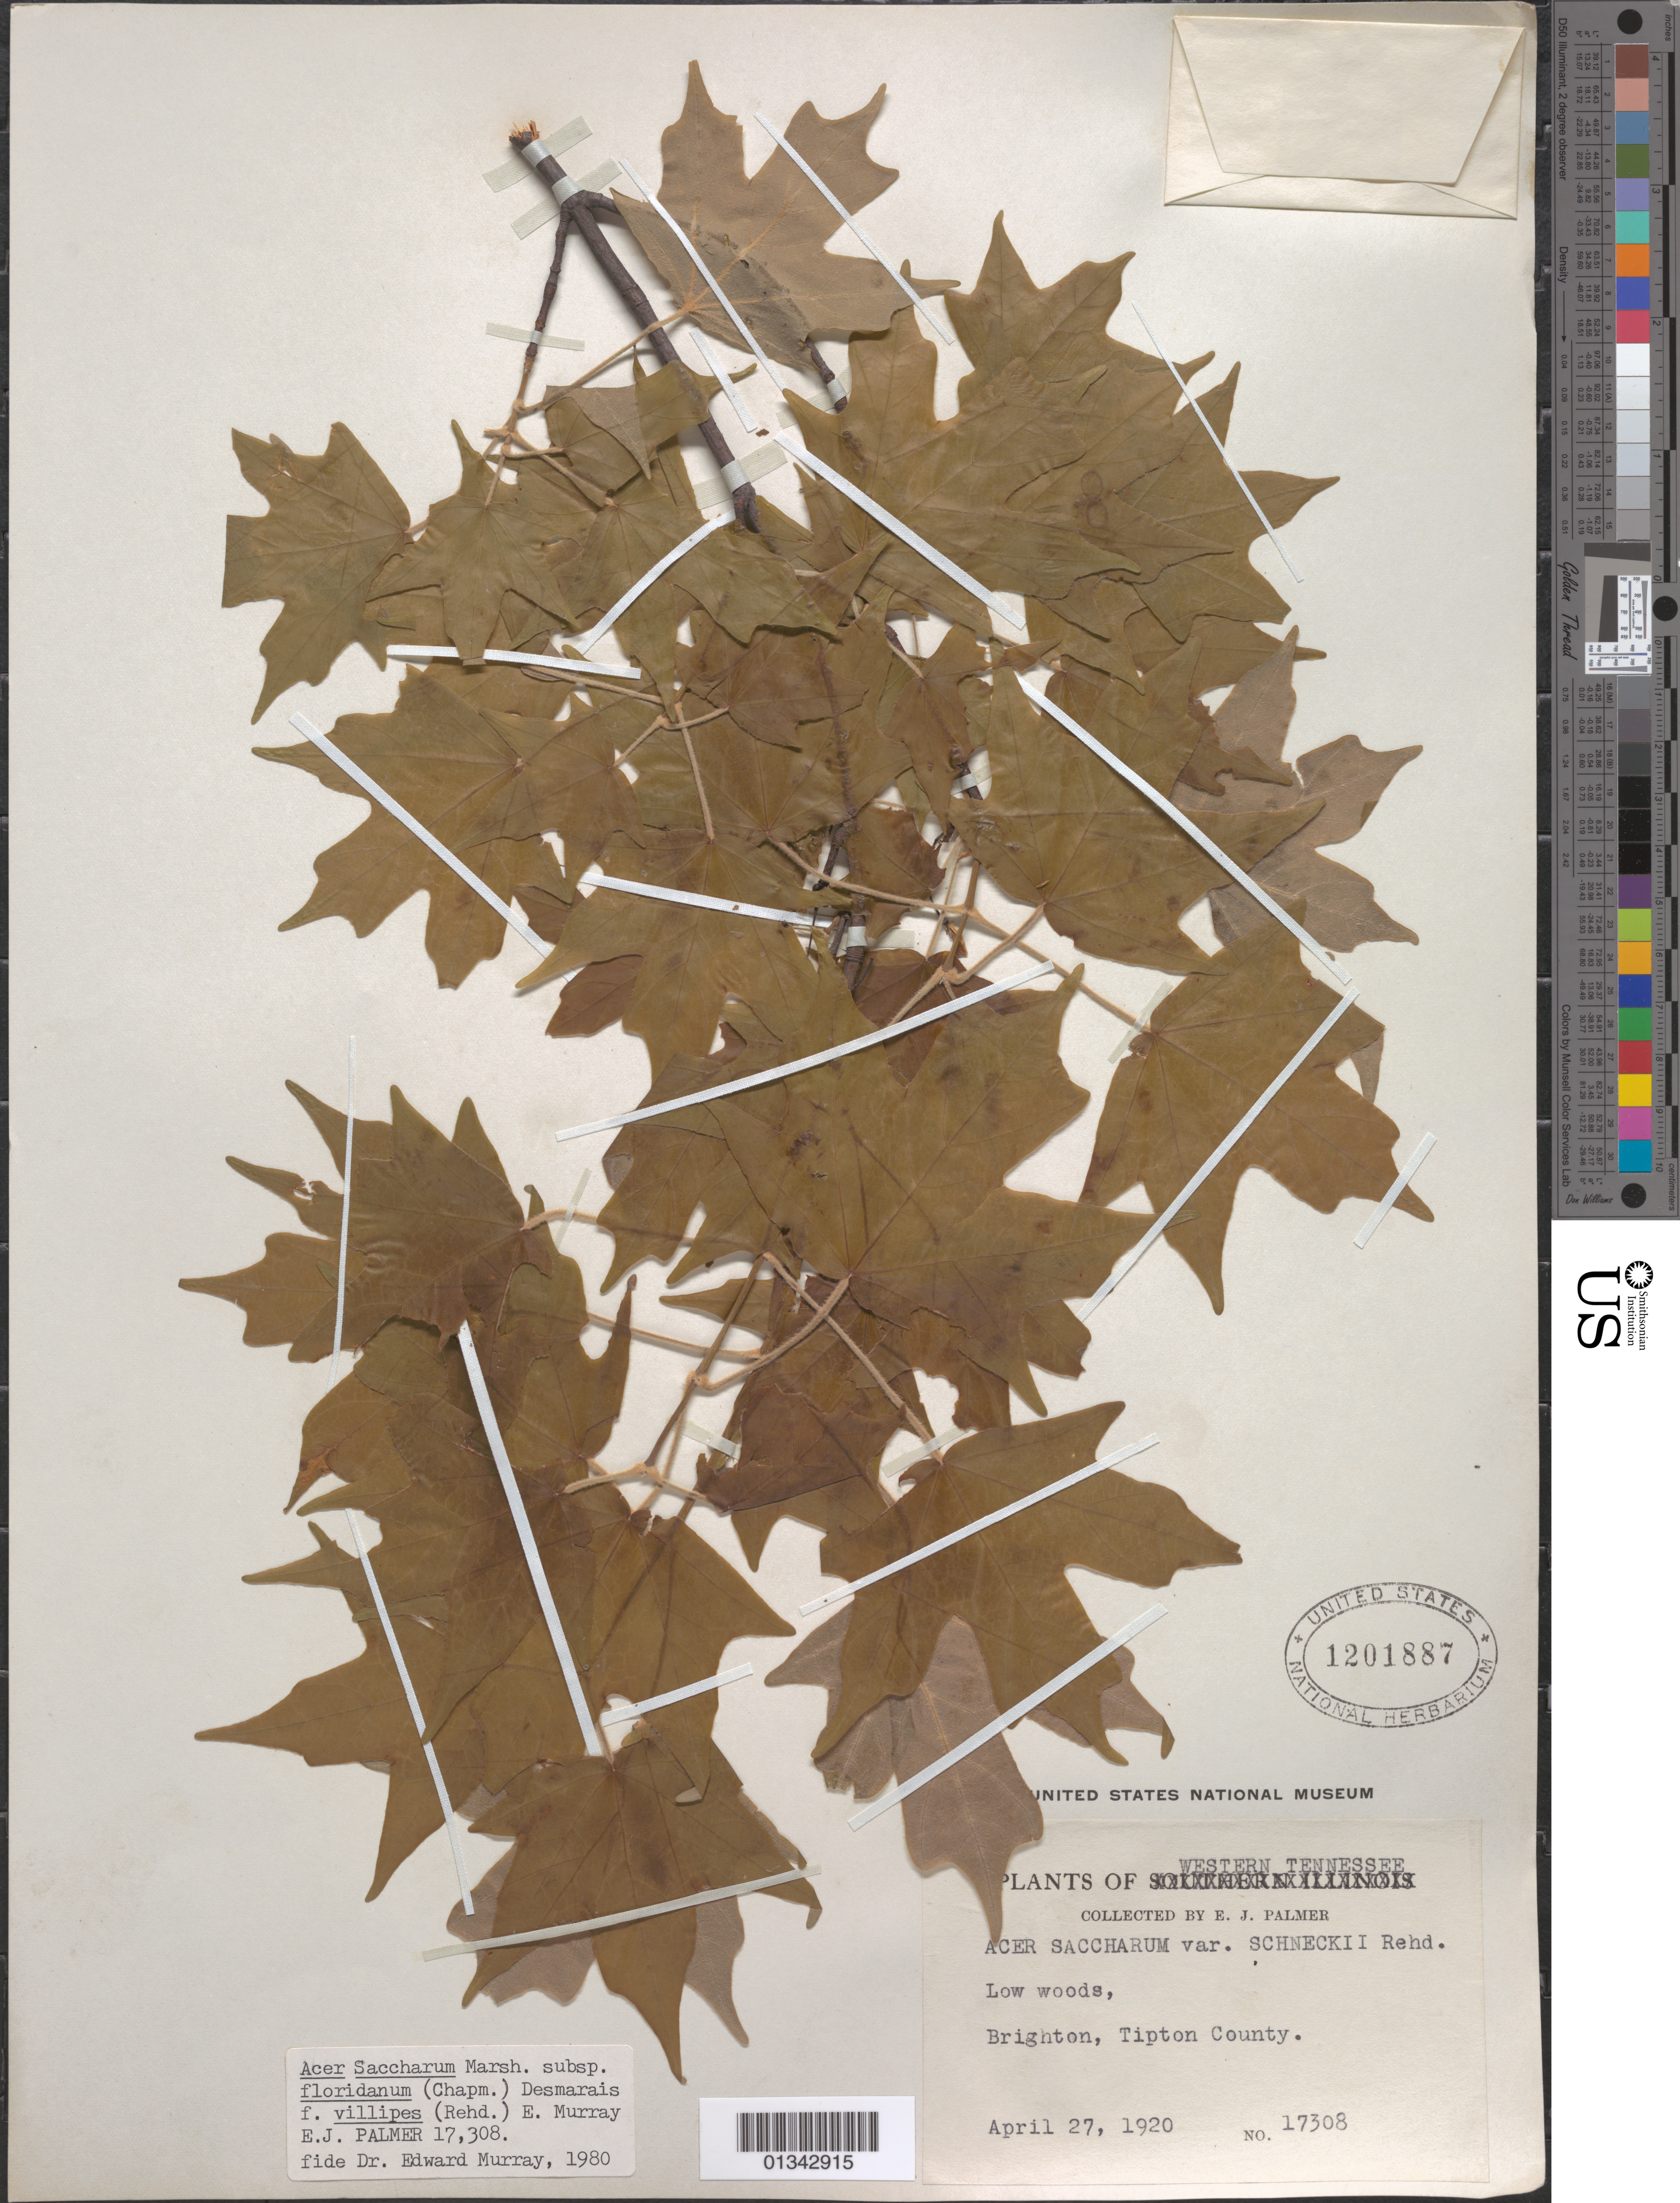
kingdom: Plantae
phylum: Tracheophyta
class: Magnoliopsida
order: Sapindales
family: Sapindaceae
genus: Acer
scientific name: Acer saccharum subsp. floridanum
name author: (Chapm.) Desmarais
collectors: E. J. Palmer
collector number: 17308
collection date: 1920-04-27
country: United States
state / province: Tennessee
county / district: Tipton County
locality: Tipton County, Brighton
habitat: Low woods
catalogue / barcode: US 1201887